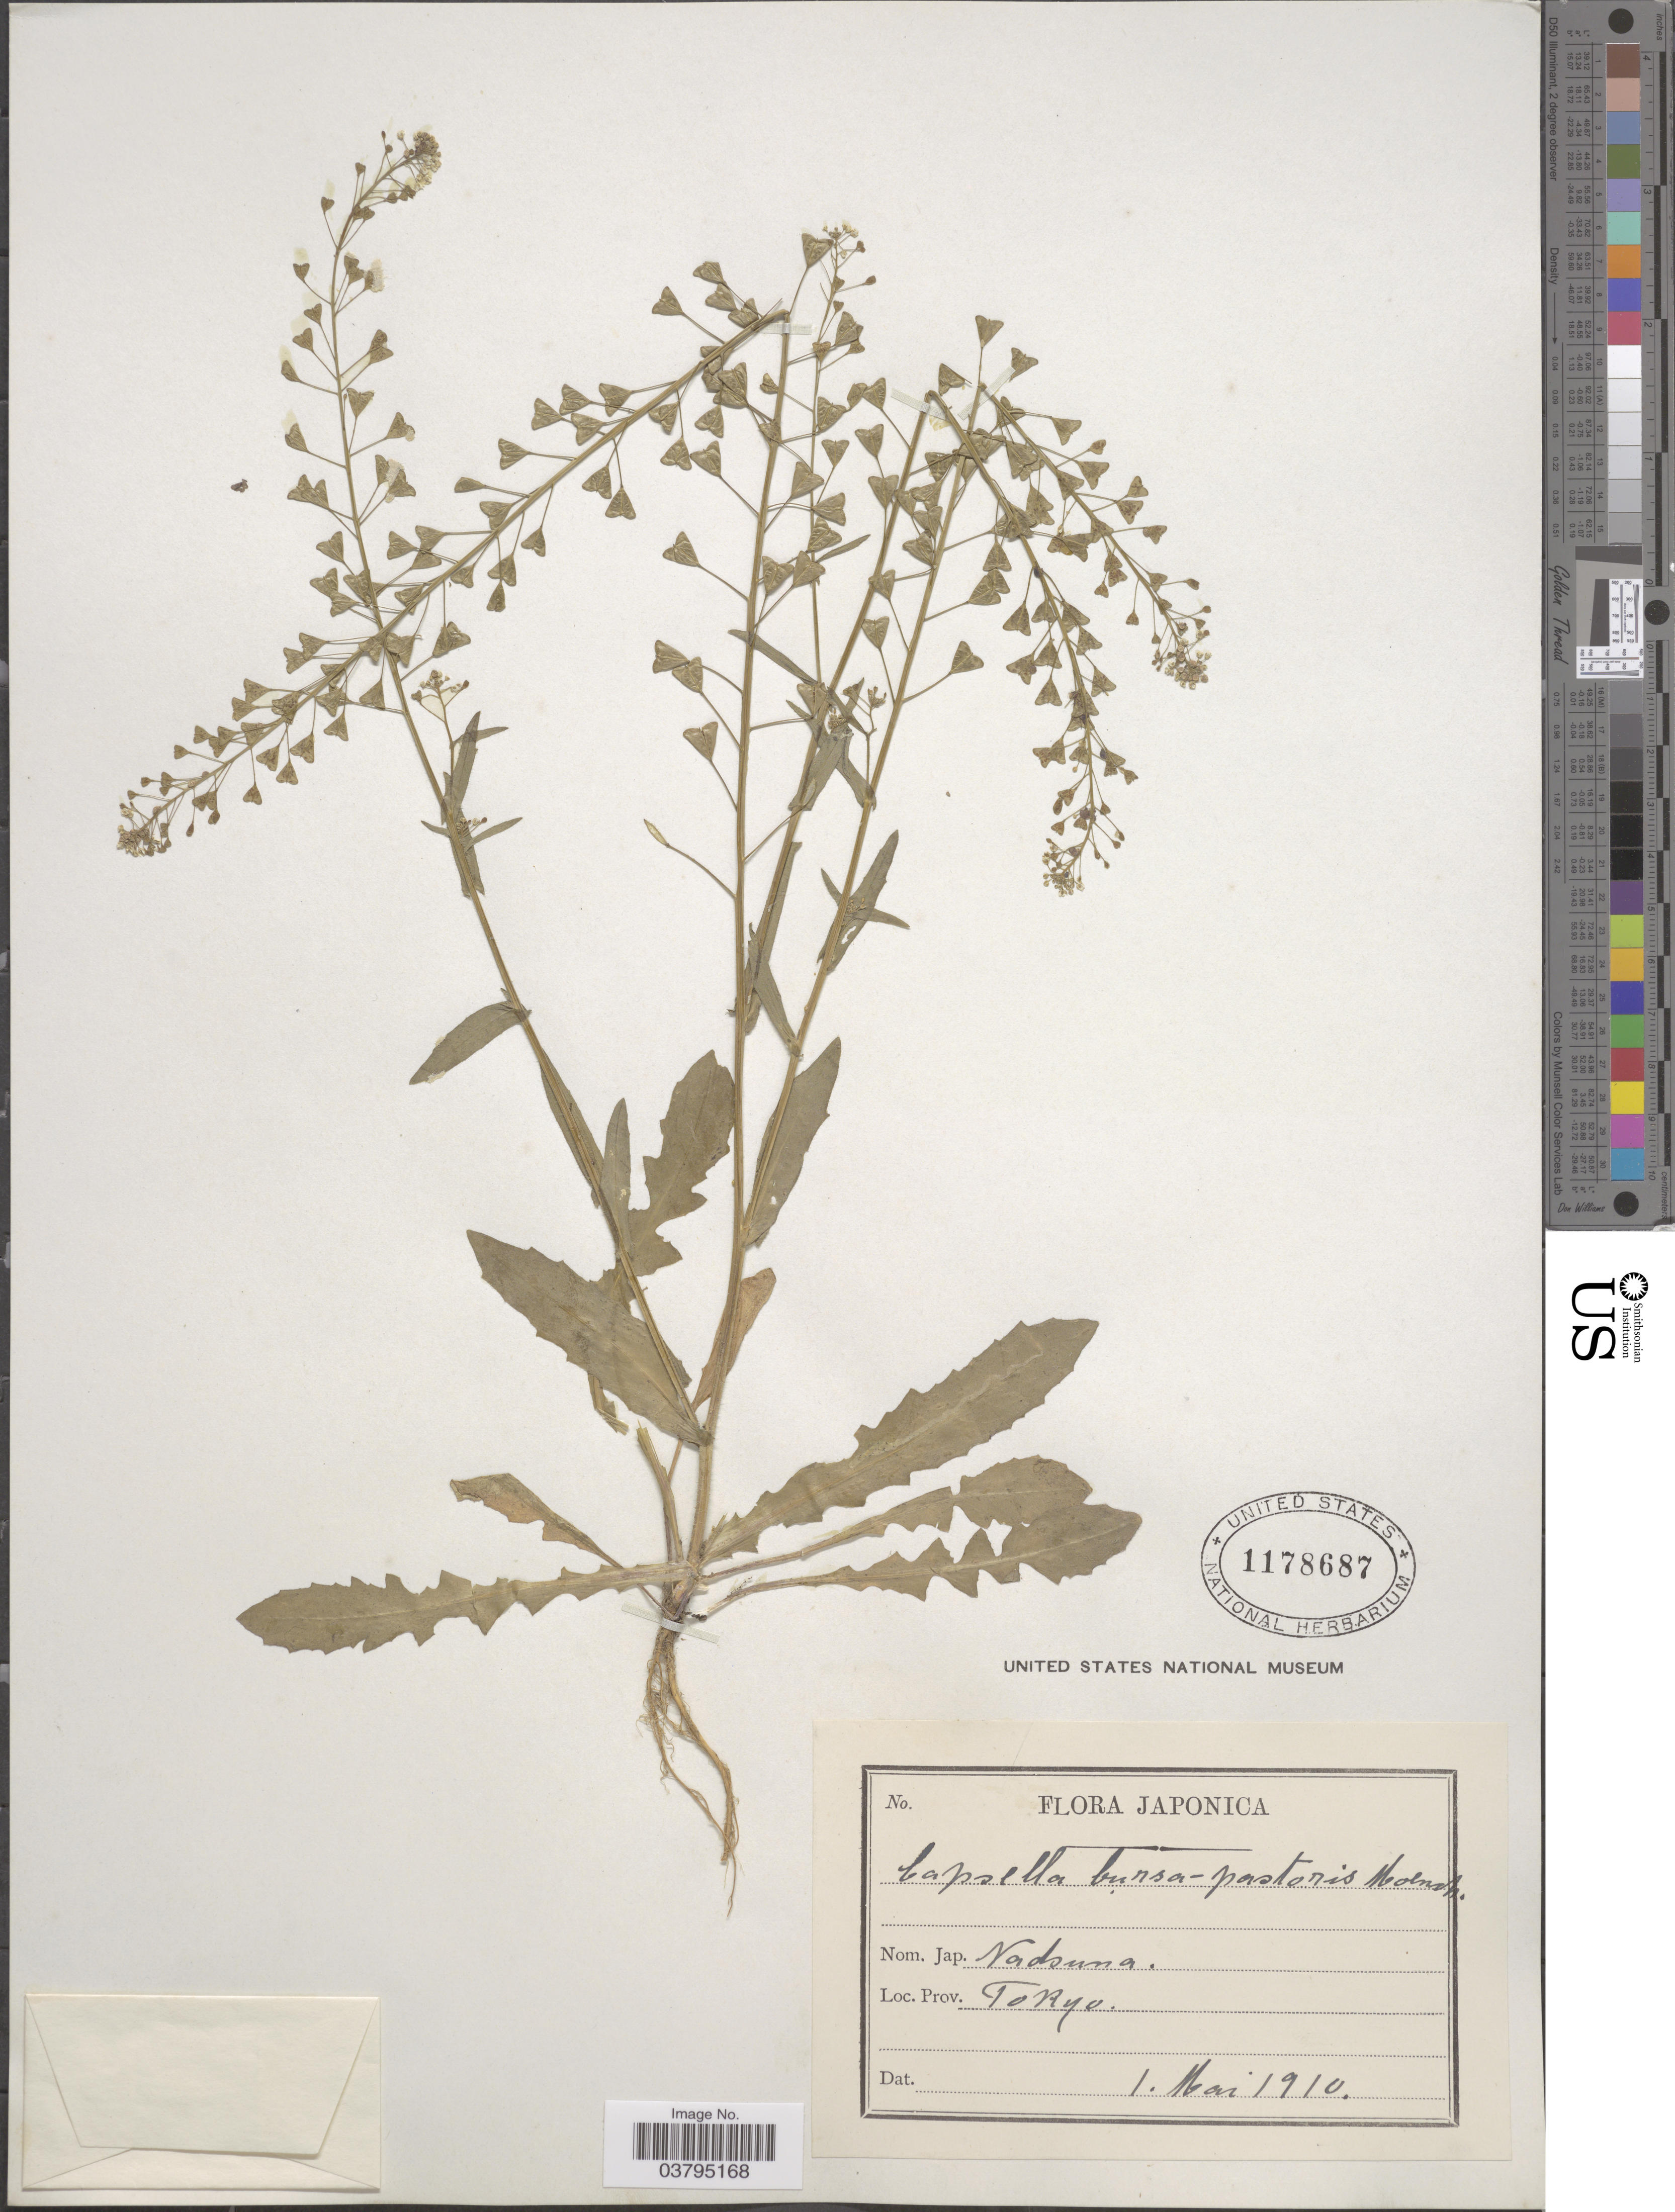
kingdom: Plantae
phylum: Tracheophyta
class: Magnoliopsida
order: Brassicales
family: Brassicaceae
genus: Capsella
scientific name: Capsella bursa-pastoris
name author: (L.) Medik.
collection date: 1910-05-01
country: Japan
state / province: Tokyo, Federal City of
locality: Japonica. Tokyo.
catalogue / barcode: US 1178687